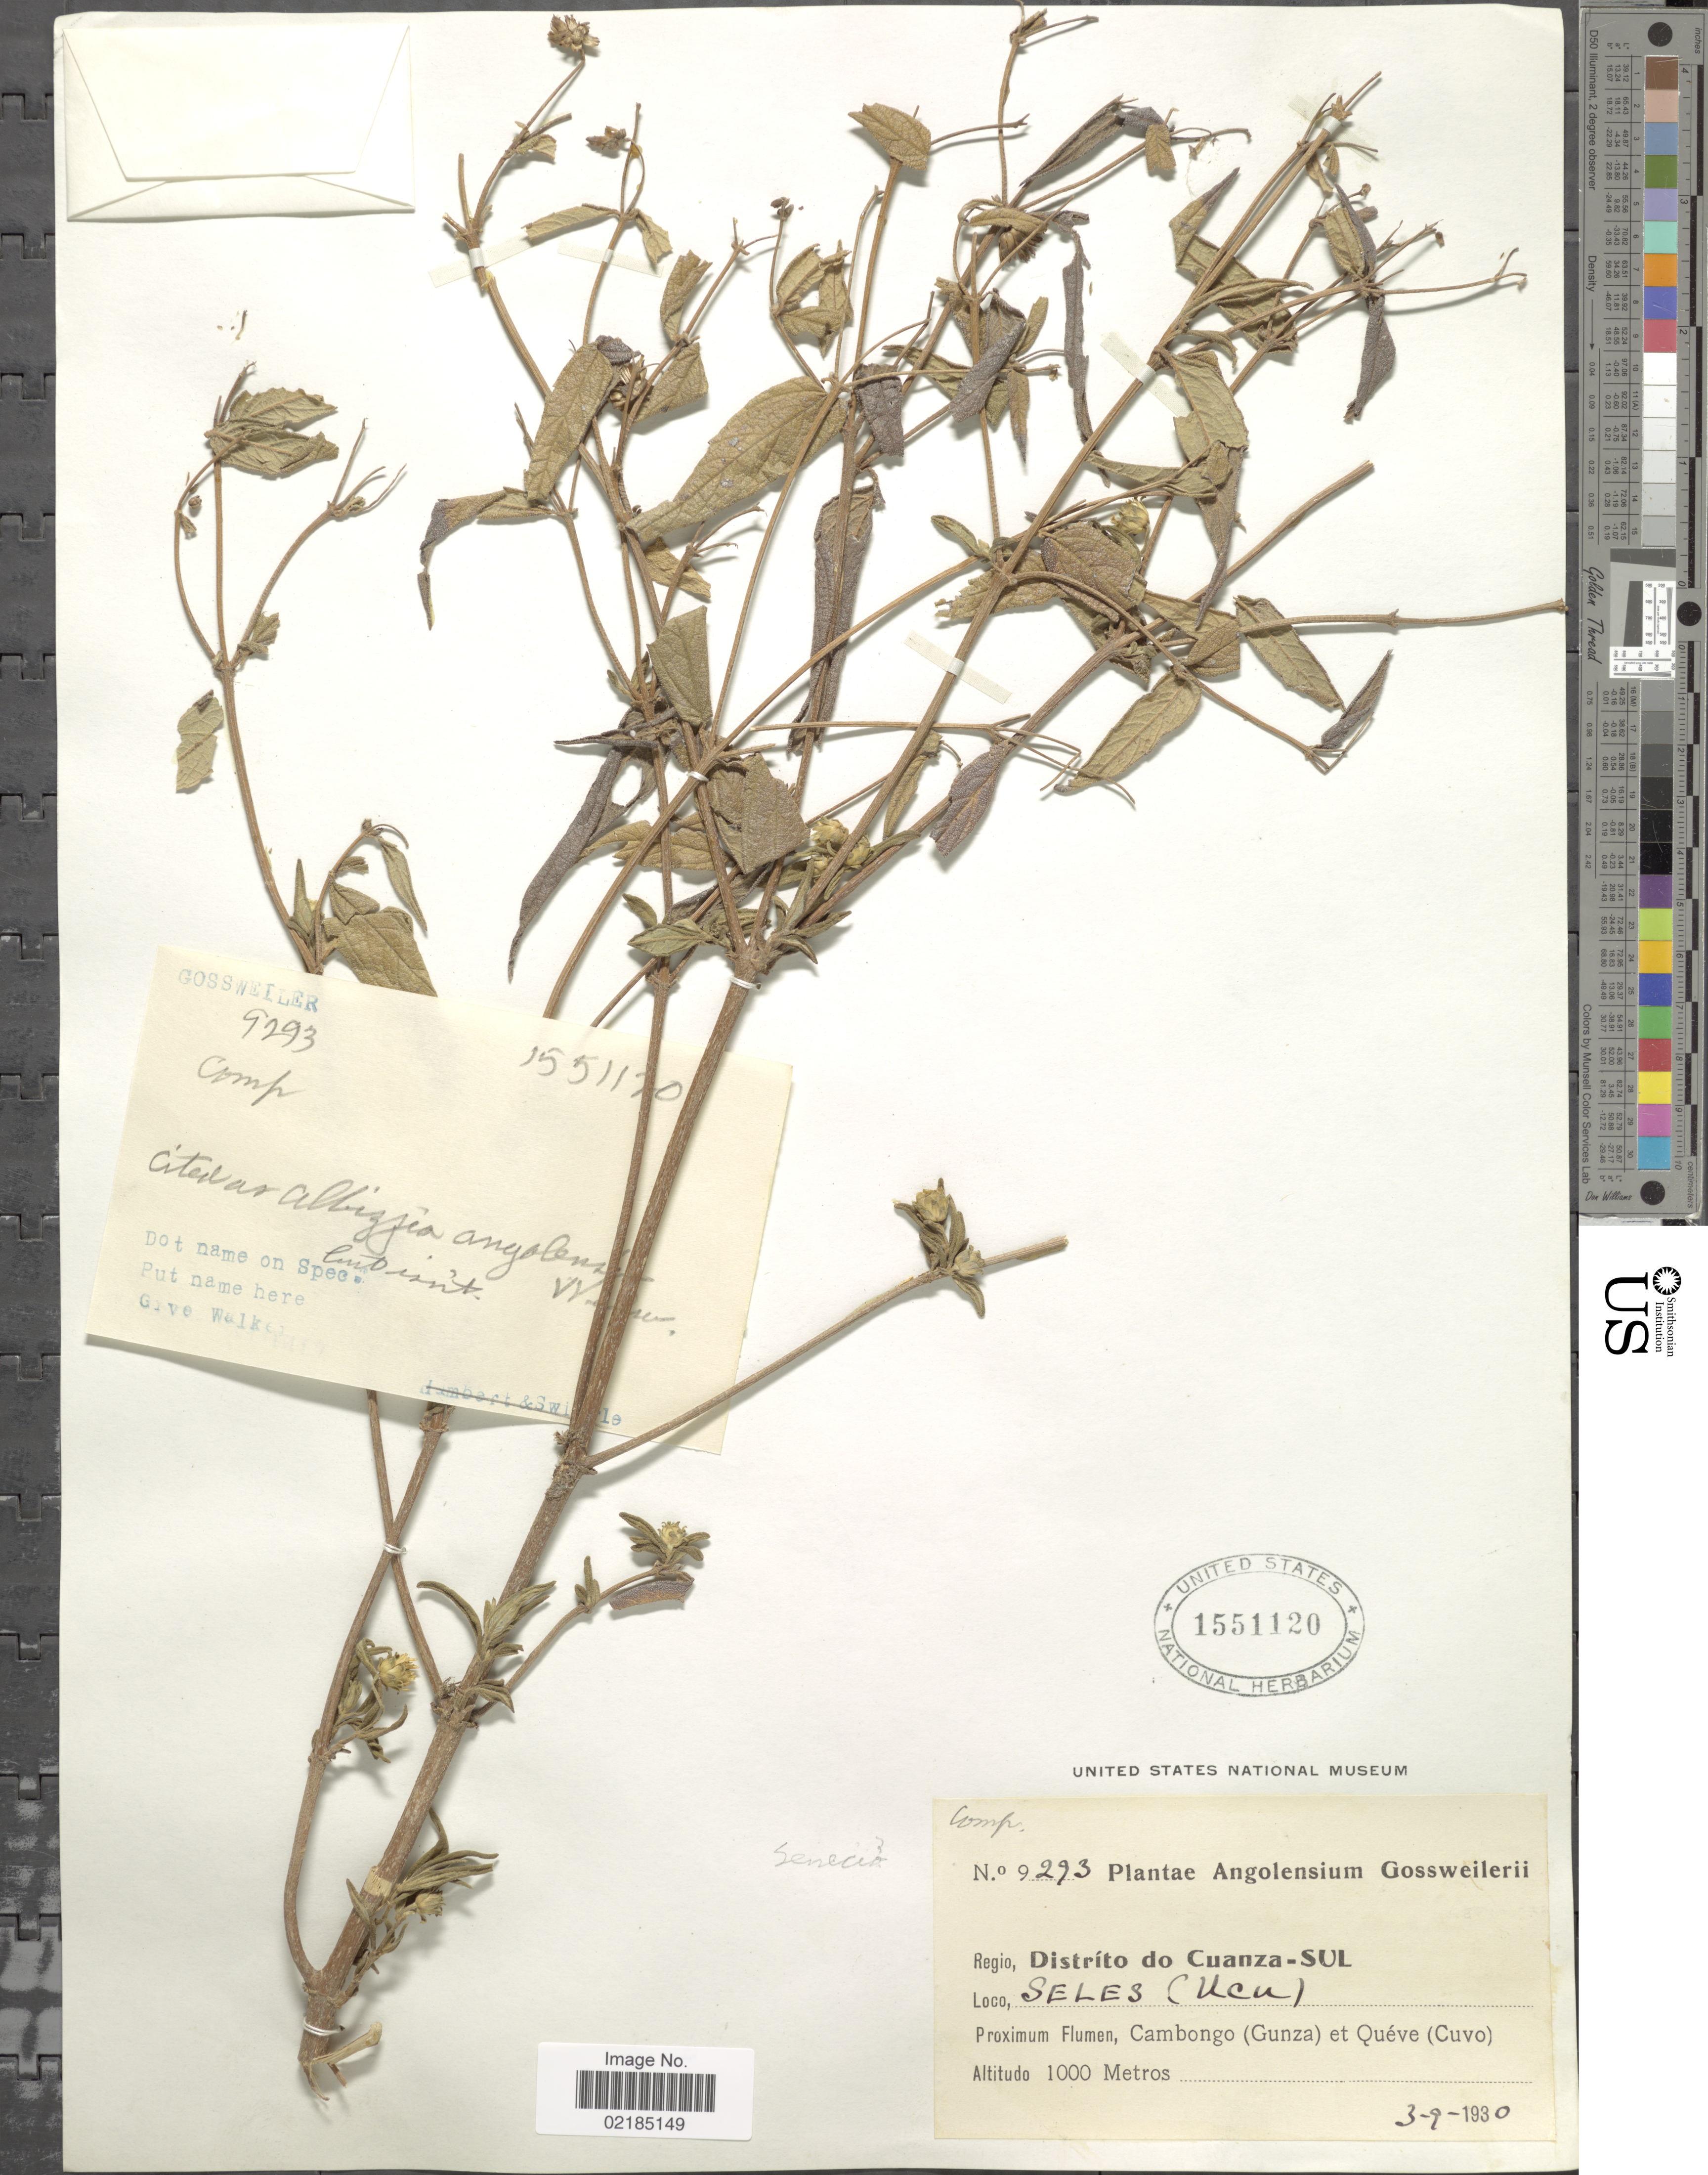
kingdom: Plantae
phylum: Tracheophyta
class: Magnoliopsida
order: Asterales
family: Asteraceae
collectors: A. Gossweiler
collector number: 9293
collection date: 1930-09-03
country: Angola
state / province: Cuanza Sul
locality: Regio, Distríto do Cuanza-Sul. Seles (Ucu). Cambongo (Gunza) et Quéve (Cuvo)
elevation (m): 1000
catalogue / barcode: US 1551120